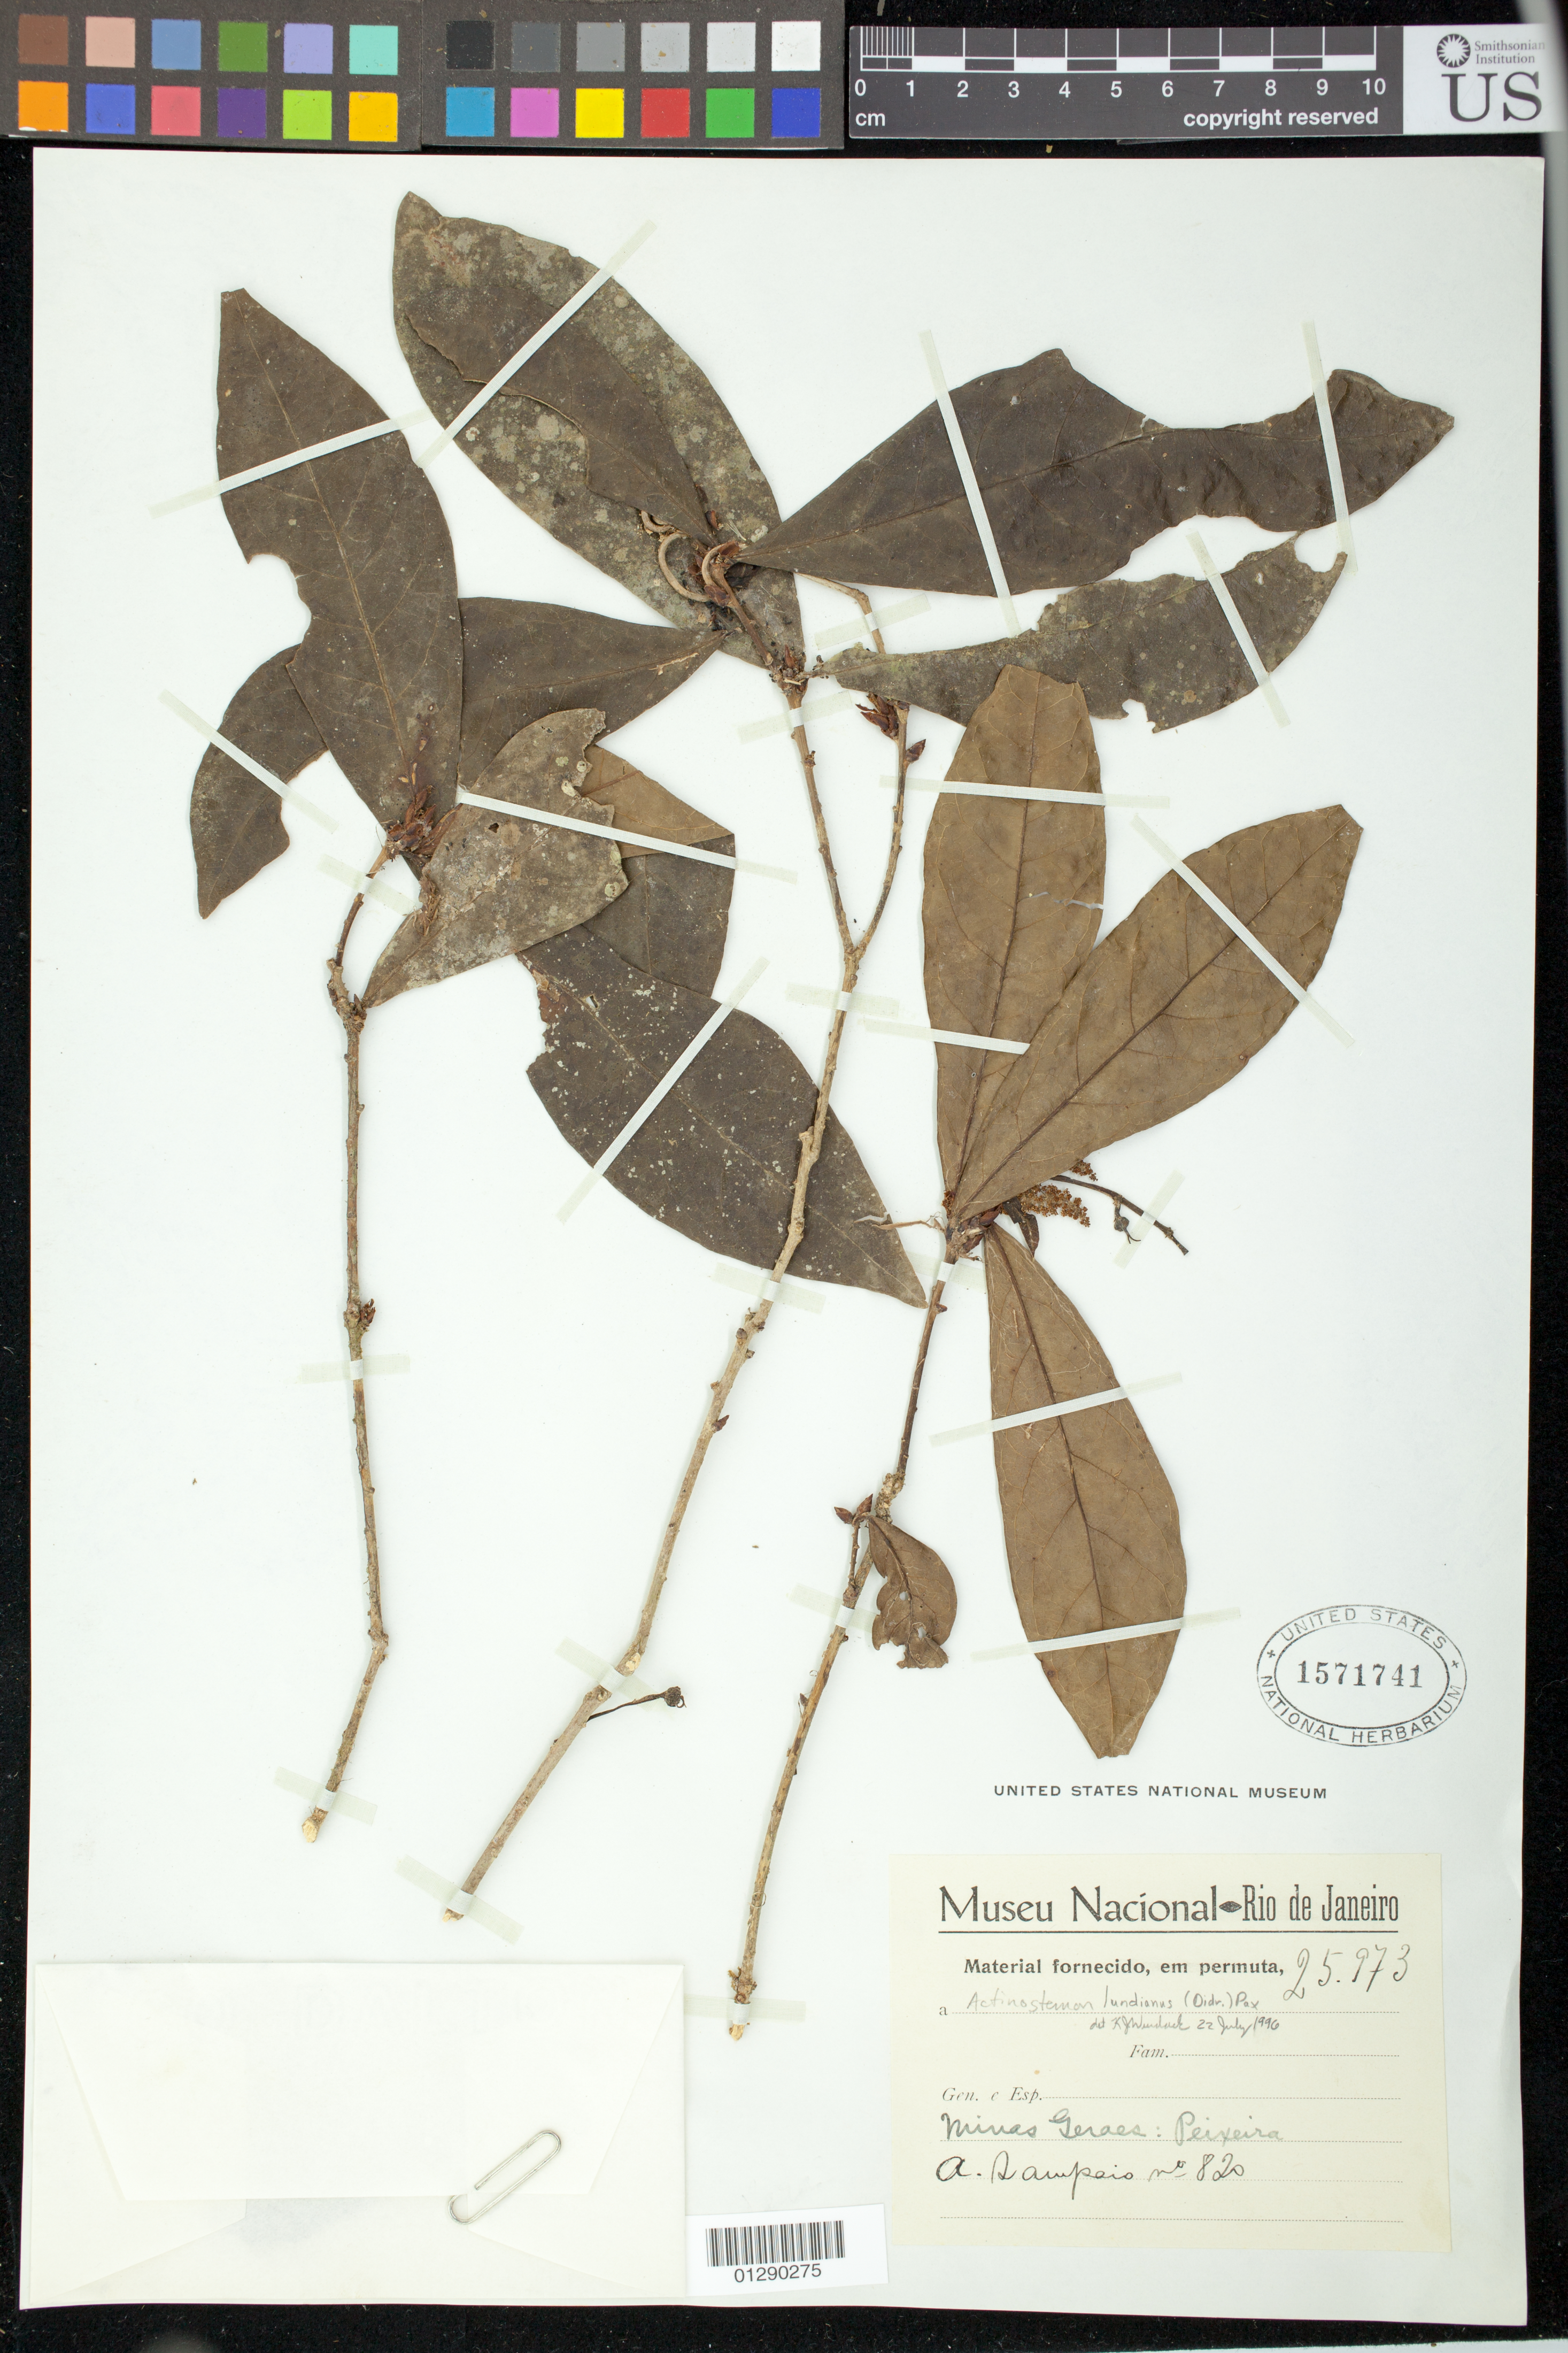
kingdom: Plantae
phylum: Tracheophyta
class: Magnoliopsida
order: Malpighiales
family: Euphorbiaceae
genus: Actinostemon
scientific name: Actinostemon lundianus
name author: (Didr.) Pax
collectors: A. J. Sampaio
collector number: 820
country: Brazil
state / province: Minas Gerais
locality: Peixeira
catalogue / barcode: US 1571741